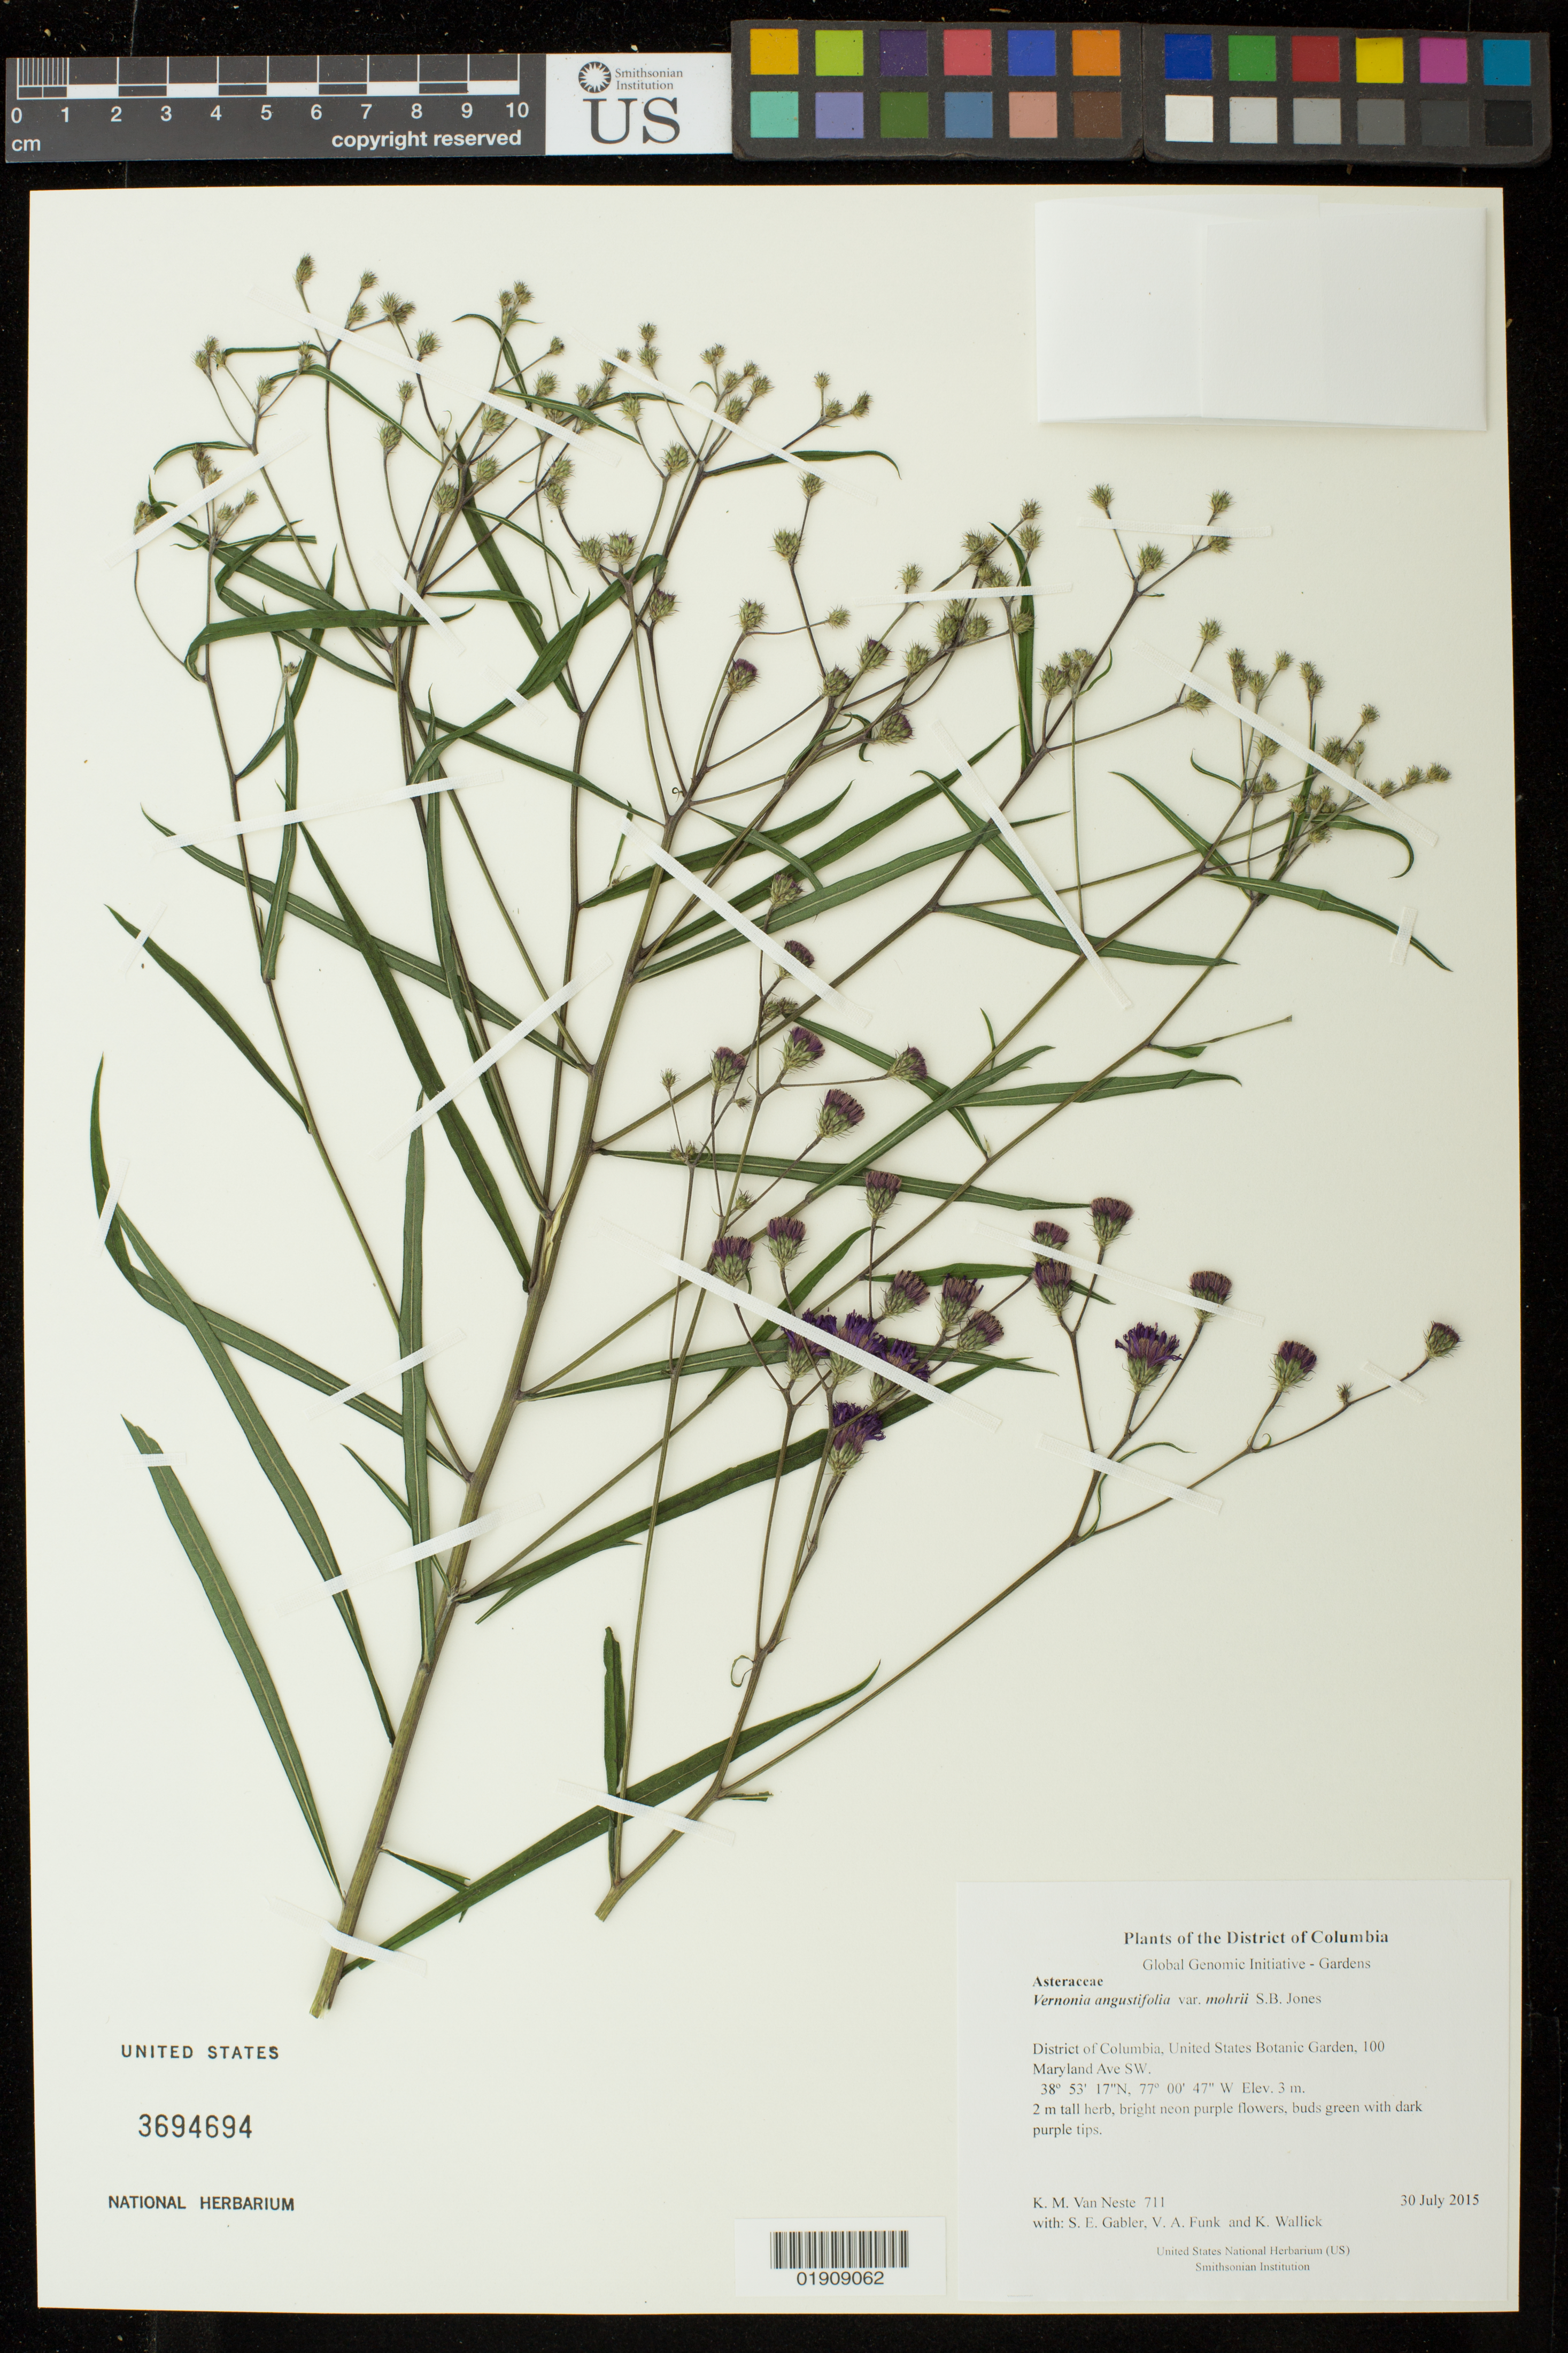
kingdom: Plantae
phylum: Tracheophyta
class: Magnoliopsida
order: Asterales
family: Asteraceae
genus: Vernonia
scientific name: Vernonia angustifolia var. mohrii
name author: S.B. Jones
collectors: K. M. Van Neste, S. E. Gabler, V. Funk & K. Wallick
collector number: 711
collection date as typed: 30 July 2015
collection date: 2015-07-30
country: United States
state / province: District of Columbia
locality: United States Botanic Garden, 100 Maryland Ave SW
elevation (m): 3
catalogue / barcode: US 3694694